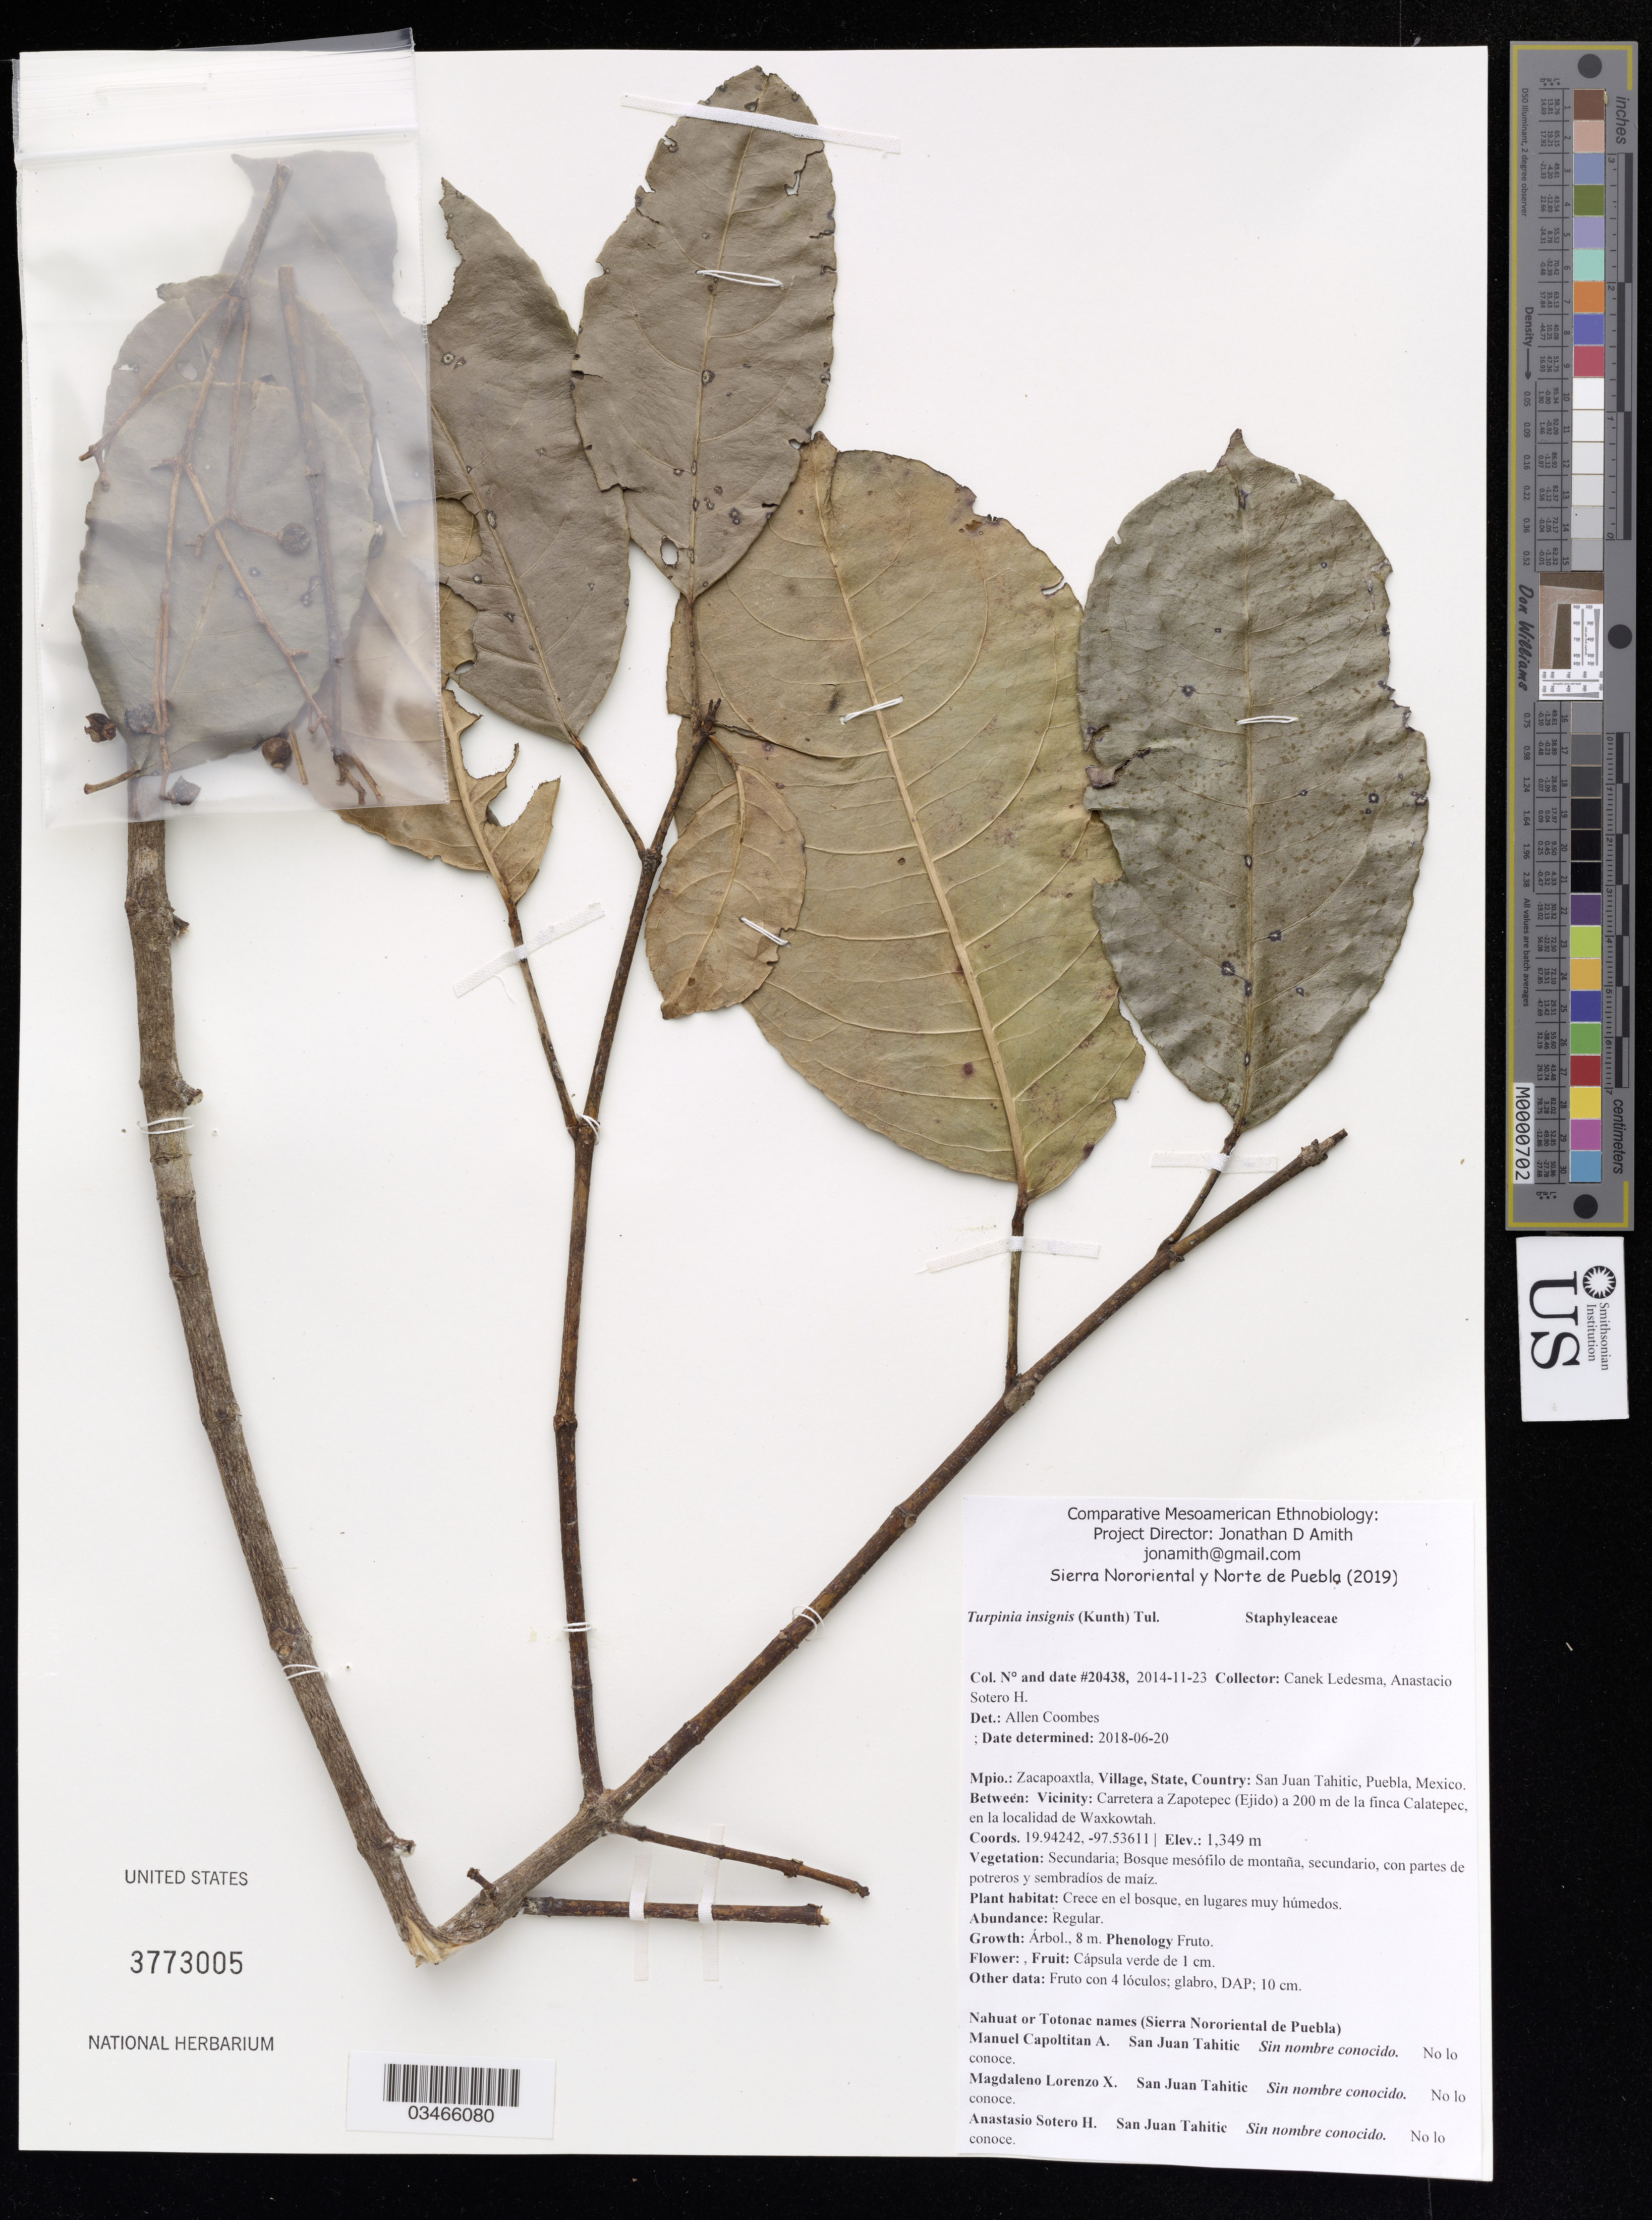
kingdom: Plantae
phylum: Tracheophyta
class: Magnoliopsida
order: Crossosomatales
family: Staphyleaceae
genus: Turpinia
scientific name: Turpinia insignis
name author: (Kunth) Tul.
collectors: A. Sotero H.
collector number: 20438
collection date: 2014-11-23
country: Mexico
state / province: Puebla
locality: Zacapoaxtla. San Juan Tahitic, Puebla, Mexico. Carretera a Zapotepec (Ejido) a 200 m de la finca Calatepec, en la localidad de Waxkowtah.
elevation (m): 1349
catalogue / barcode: US 3773005